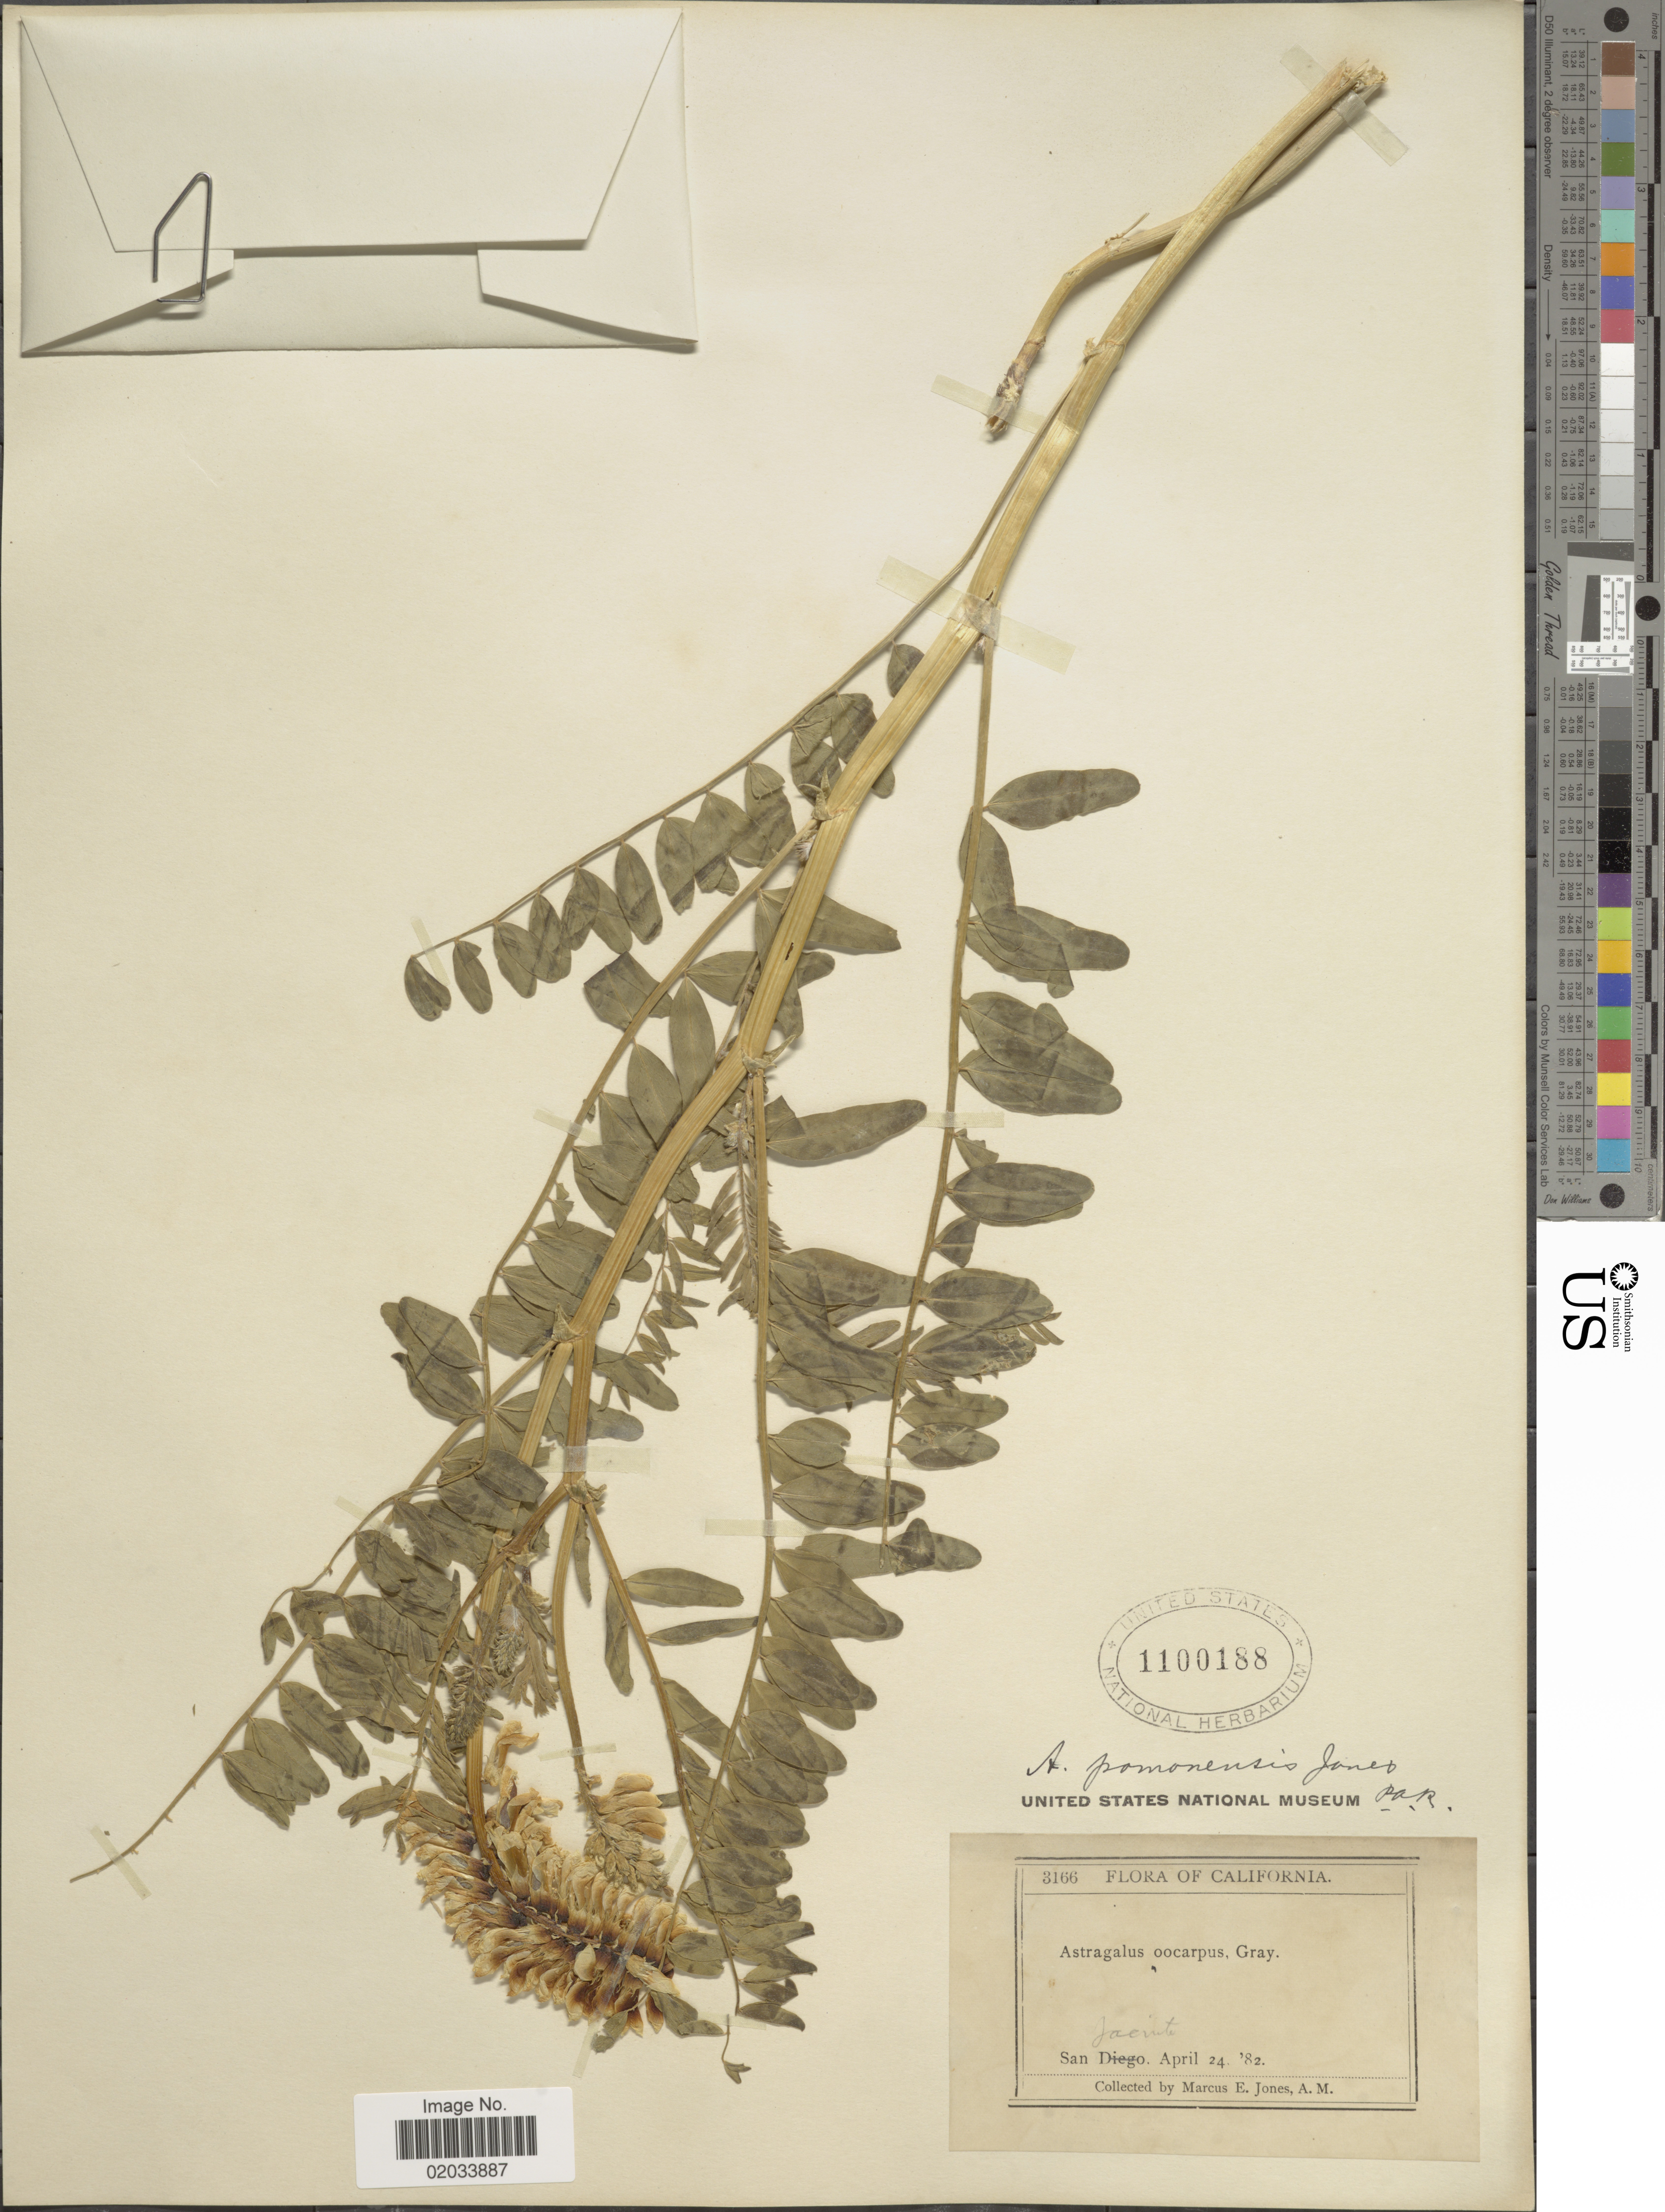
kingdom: Plantae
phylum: Tracheophyta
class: Magnoliopsida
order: Fabales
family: Fabaceae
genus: Astragalus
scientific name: Astragalus pomonensis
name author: M.E. Jones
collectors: M. E. Jones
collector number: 3166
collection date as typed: Transcribed d/m/y: 24/4/82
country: United States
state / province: California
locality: San Jacint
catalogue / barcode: US 1100188